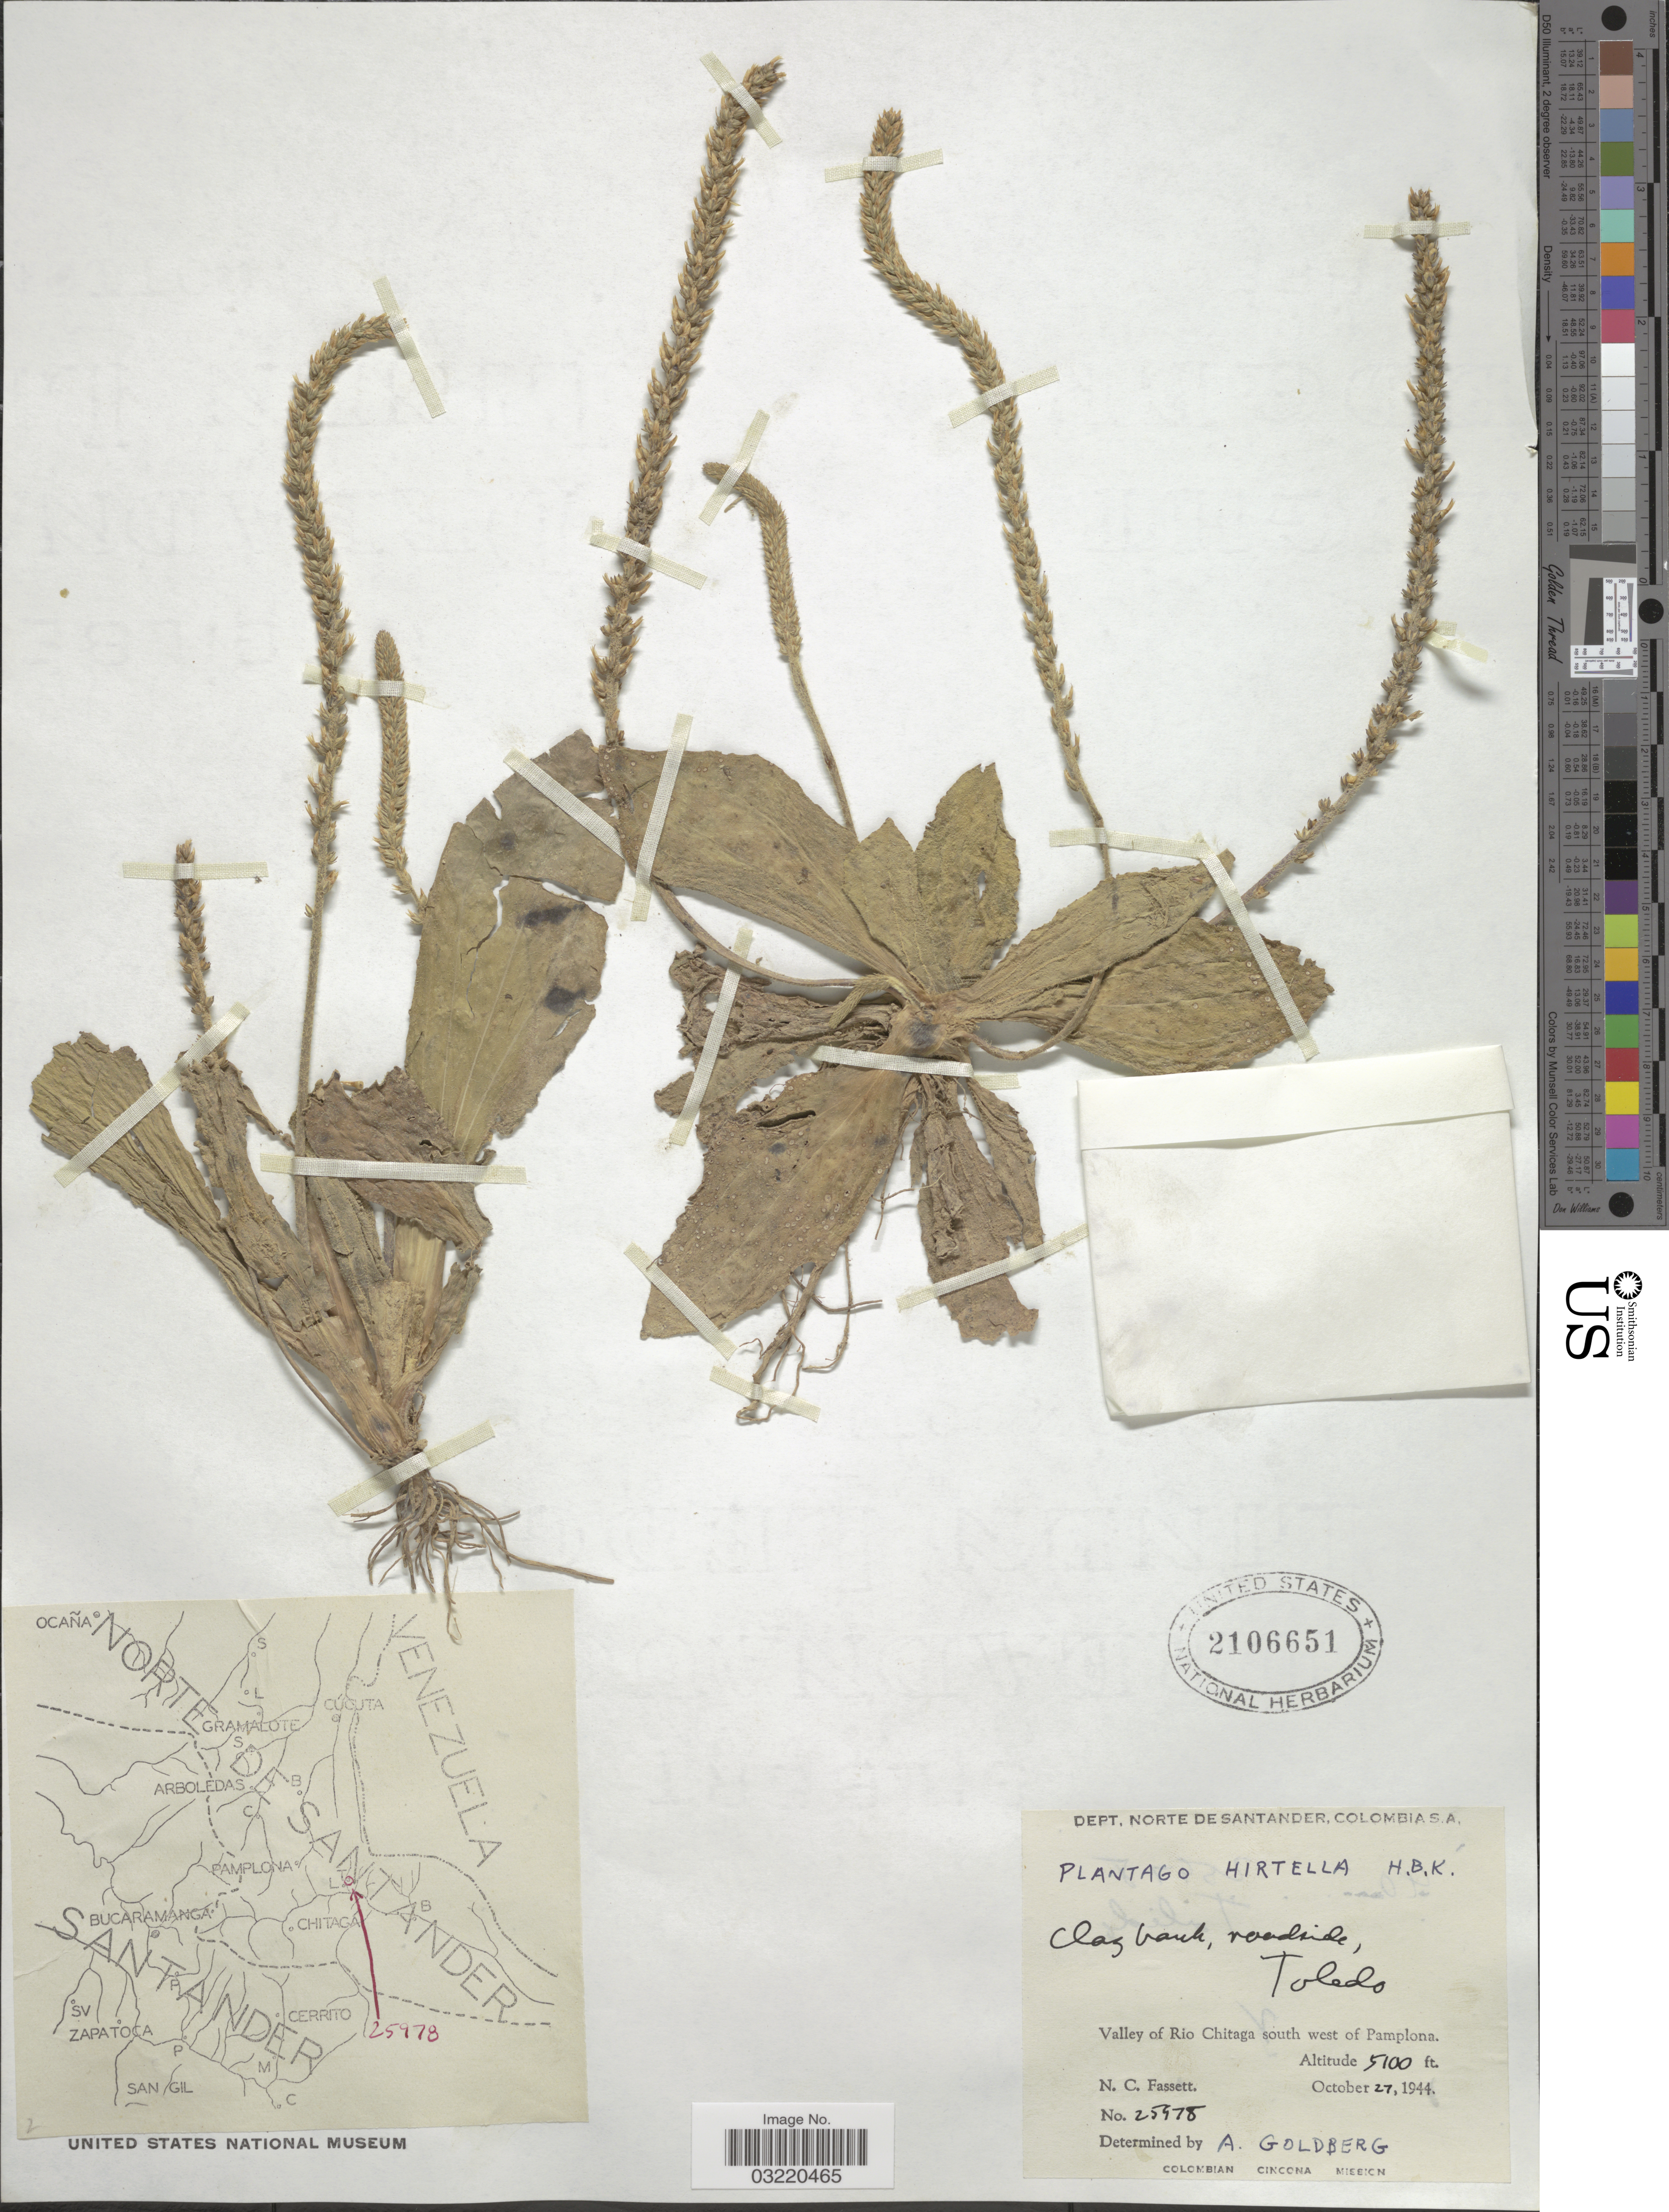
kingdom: Plantae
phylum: Tracheophyta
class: Magnoliopsida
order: Lamiales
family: Plantaginaceae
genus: Plantago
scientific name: Plantago australis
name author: Lam.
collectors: N. C. Fassett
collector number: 25978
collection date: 1944-10-27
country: Colombia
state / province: Norte de Santander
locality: Dept. Norte de Santander. Valley of Rio Chitaga south west of Pamplona.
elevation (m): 1554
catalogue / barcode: US 2106651